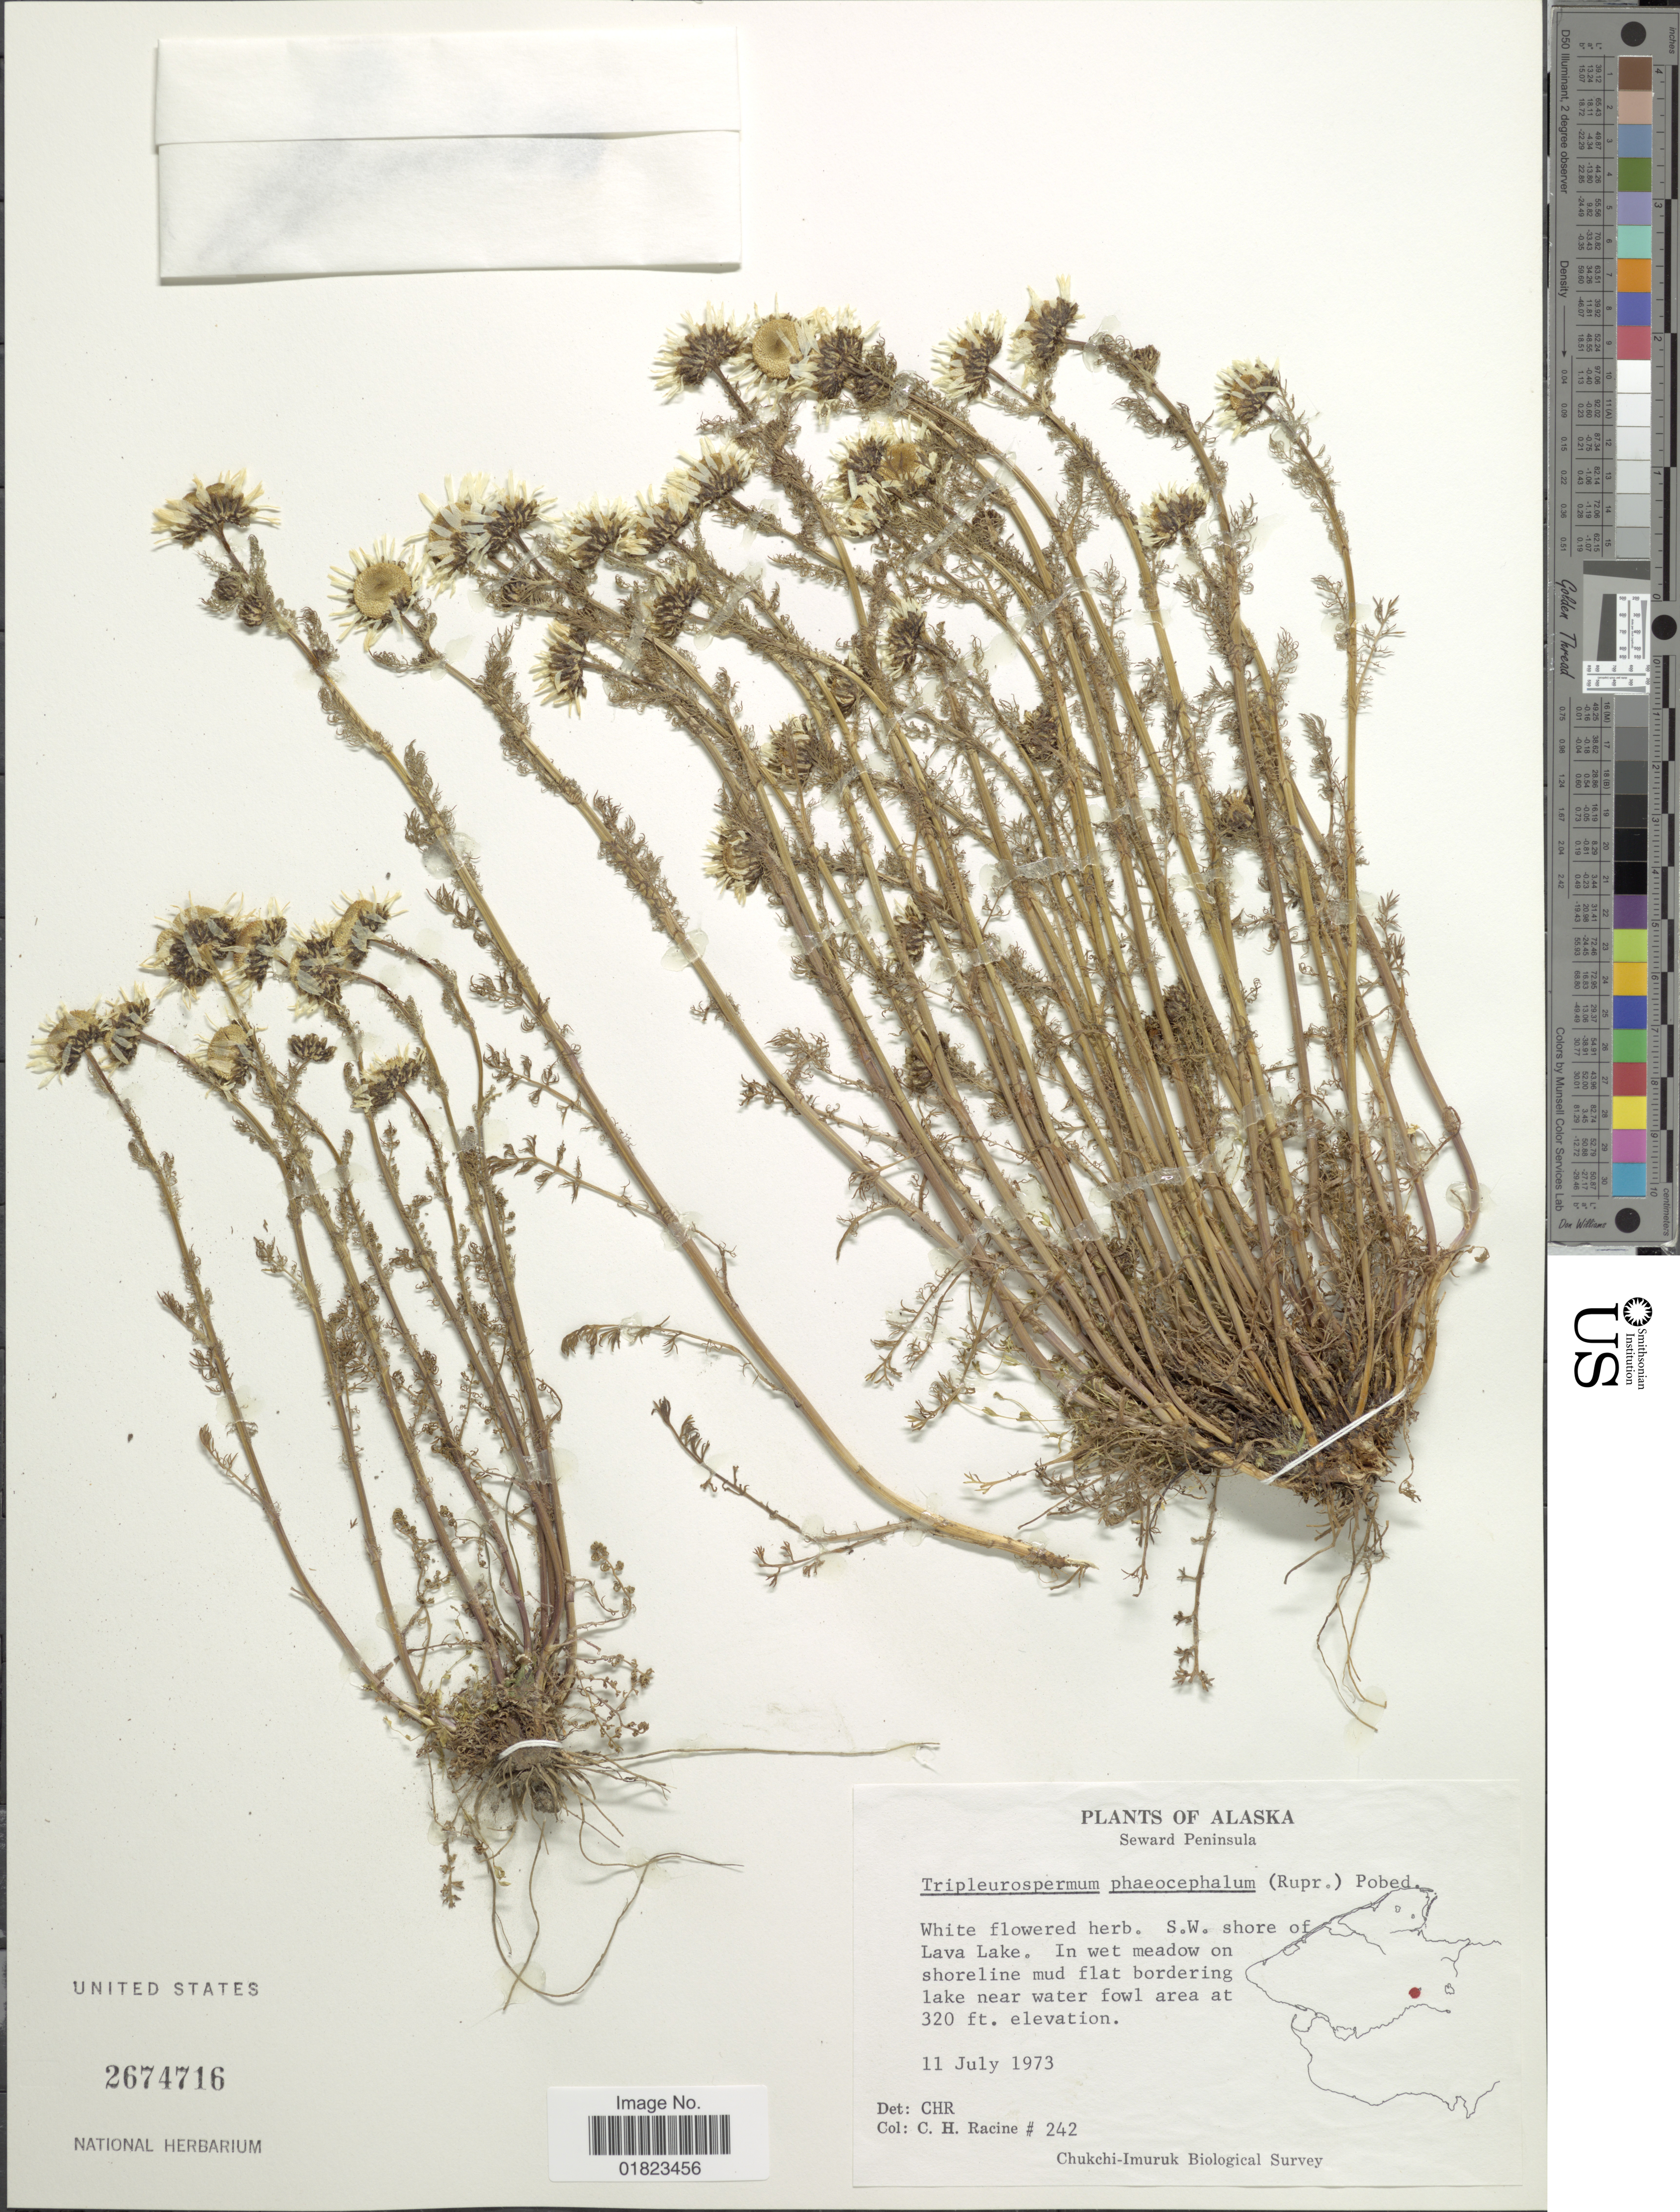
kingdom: Plantae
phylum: Tracheophyta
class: Magnoliopsida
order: Asterales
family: Asteraceae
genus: Tripleurospermum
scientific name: Tripleurospermum maritimum subsp. phaeocephalum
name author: (Rupr.) Hämet-Ahti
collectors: C. Racine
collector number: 242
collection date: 1973-07-11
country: United States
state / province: Alaska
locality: Alaska. Seward Peninsula. S.W. shore of Lava Lake.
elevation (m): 98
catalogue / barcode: US 2674716